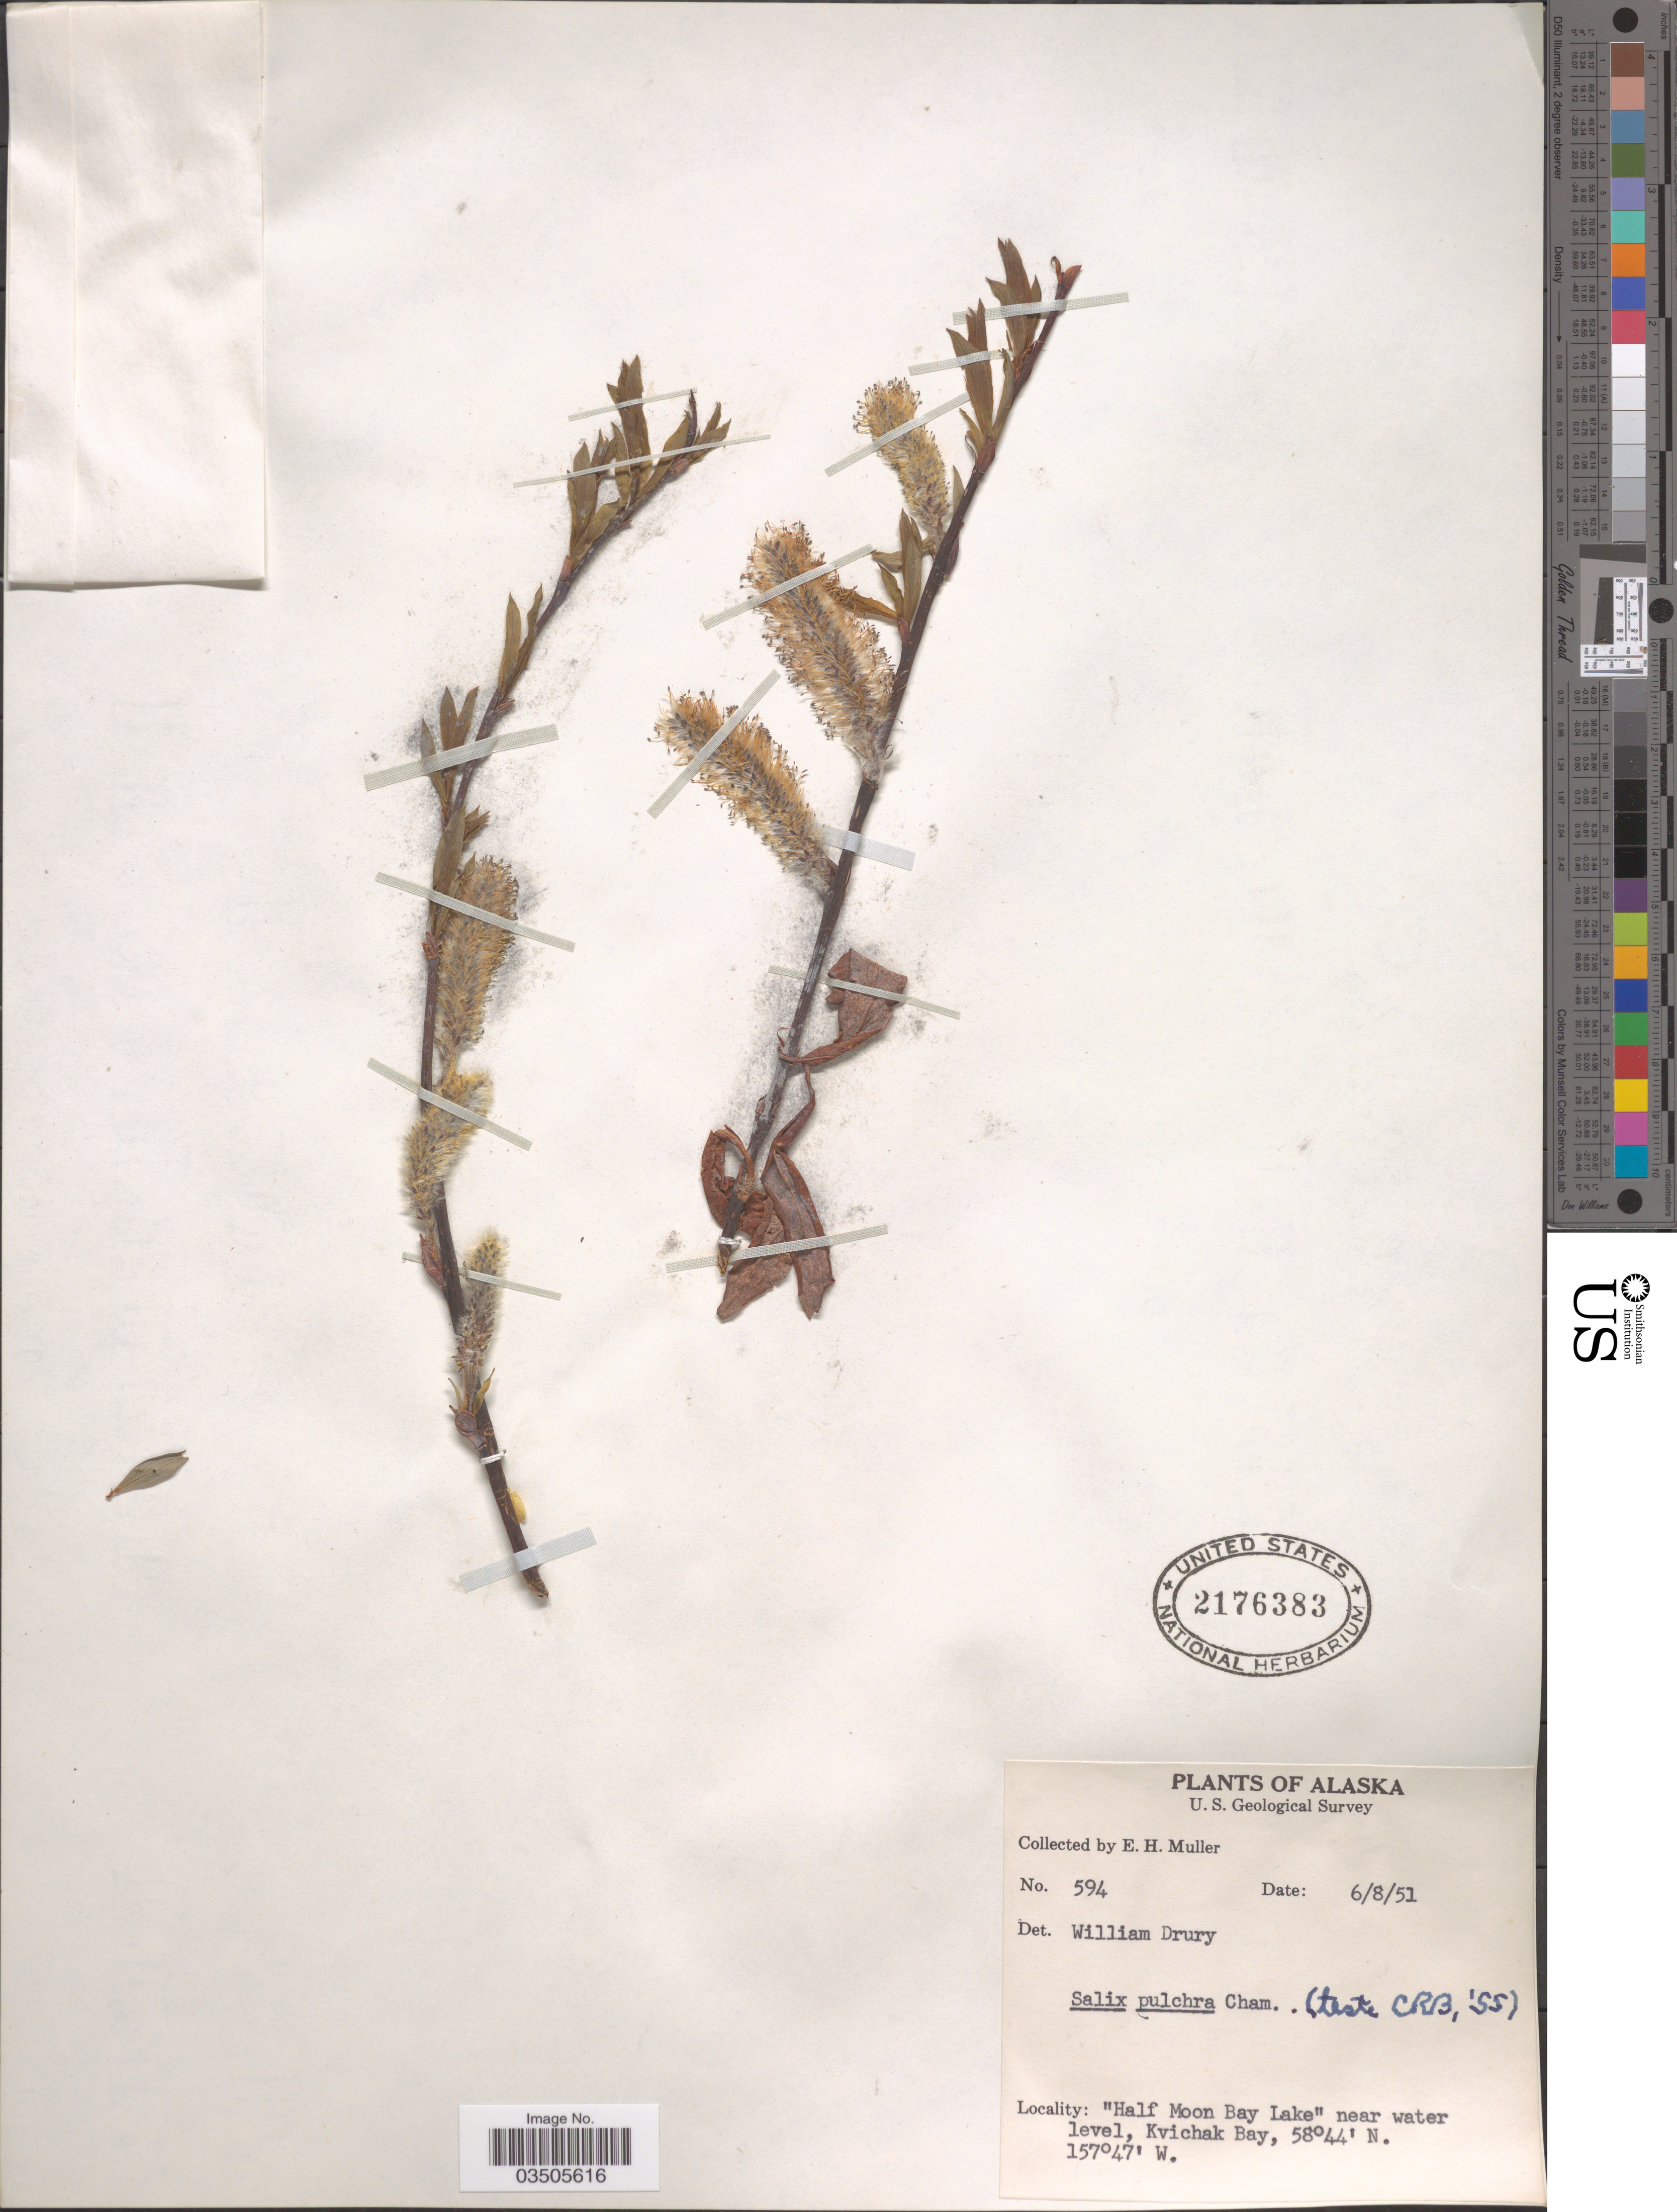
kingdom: Plantae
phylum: Tracheophyta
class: Magnoliopsida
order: Malpighiales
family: Salicaceae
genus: Salix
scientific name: Salix pulchra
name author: Cham.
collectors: E. H. Muller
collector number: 594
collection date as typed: Transcribed d/m/y: 8/6/51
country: United States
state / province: Alaska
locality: Half Moon Bay Lake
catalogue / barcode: US 2176383